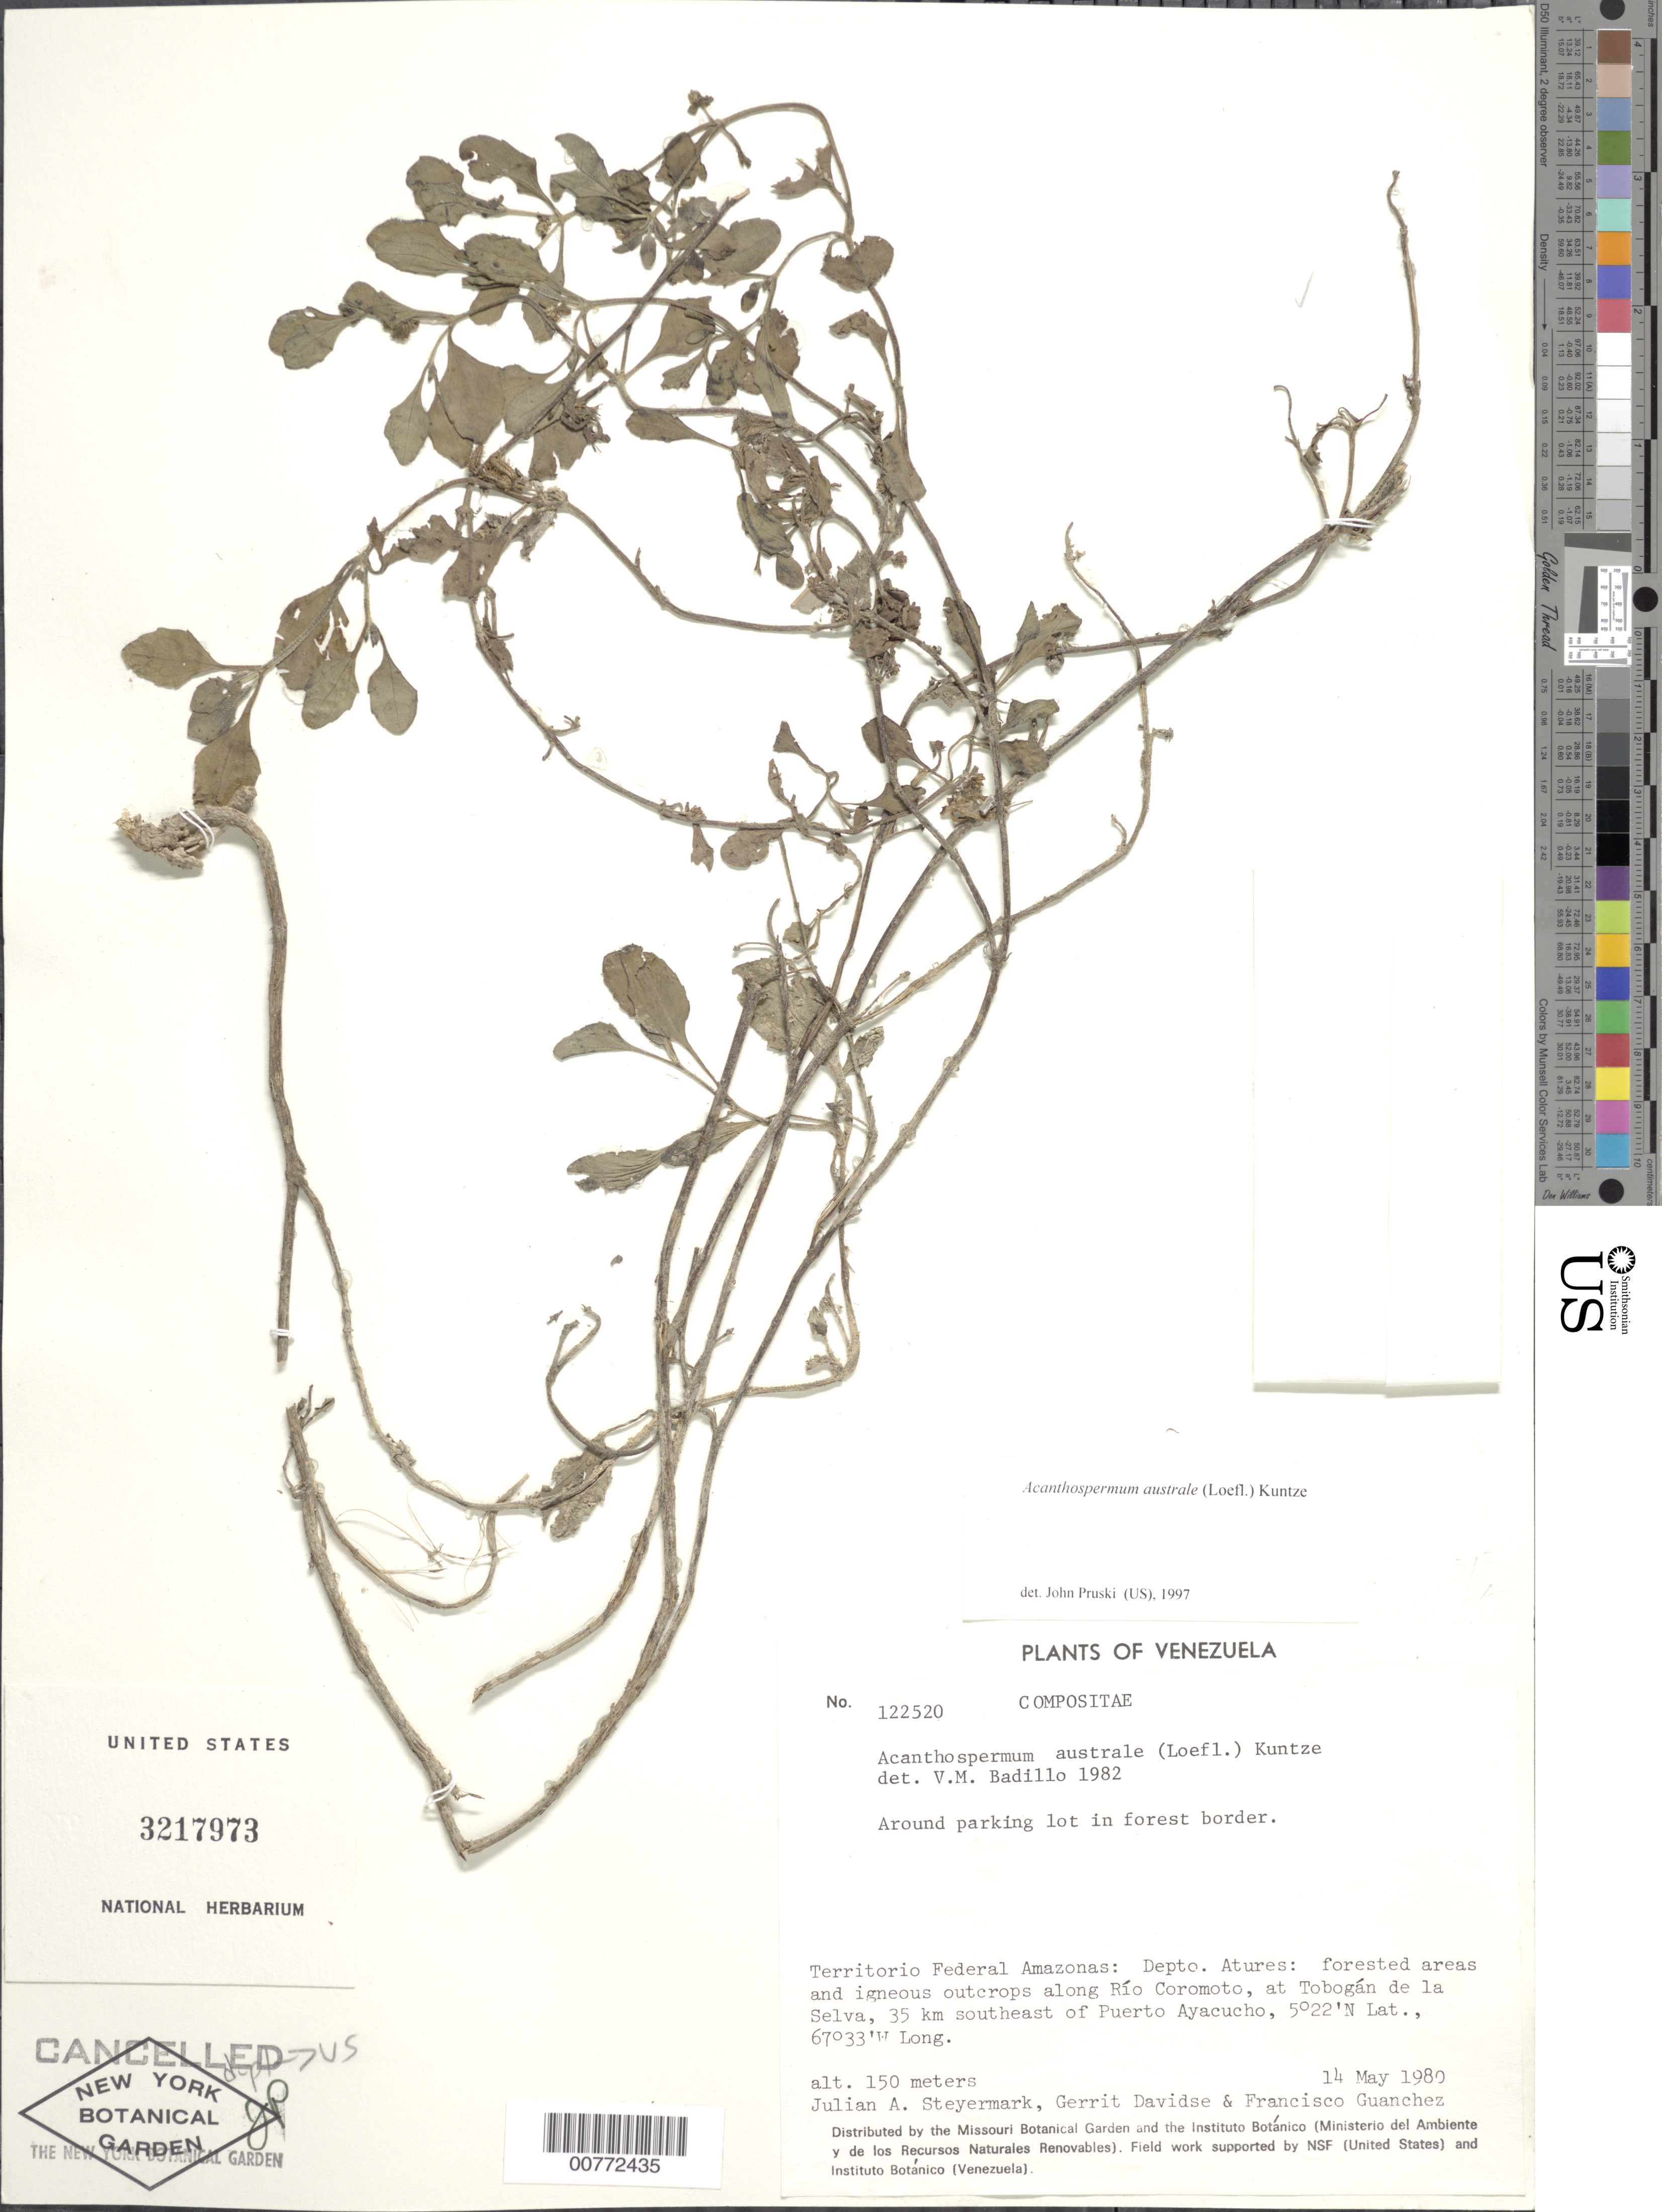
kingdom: Plantae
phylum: Tracheophyta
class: Magnoliopsida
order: Asterales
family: Asteraceae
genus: Acanthospermum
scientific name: Acanthospermum australe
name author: (Loefl.) Kuntze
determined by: Badillo, V. M.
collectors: J. Steyermark, G. Davidse & F. Guánchez M.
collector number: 122520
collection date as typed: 14-May-80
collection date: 1980-05-14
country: Venezuela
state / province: Amazonas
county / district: Atures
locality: Río Coromoto, at Tobogan de la Selva, 35 km SE of Puerto Ayacucho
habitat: Around parking lot in forest border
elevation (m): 150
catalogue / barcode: US 3217973